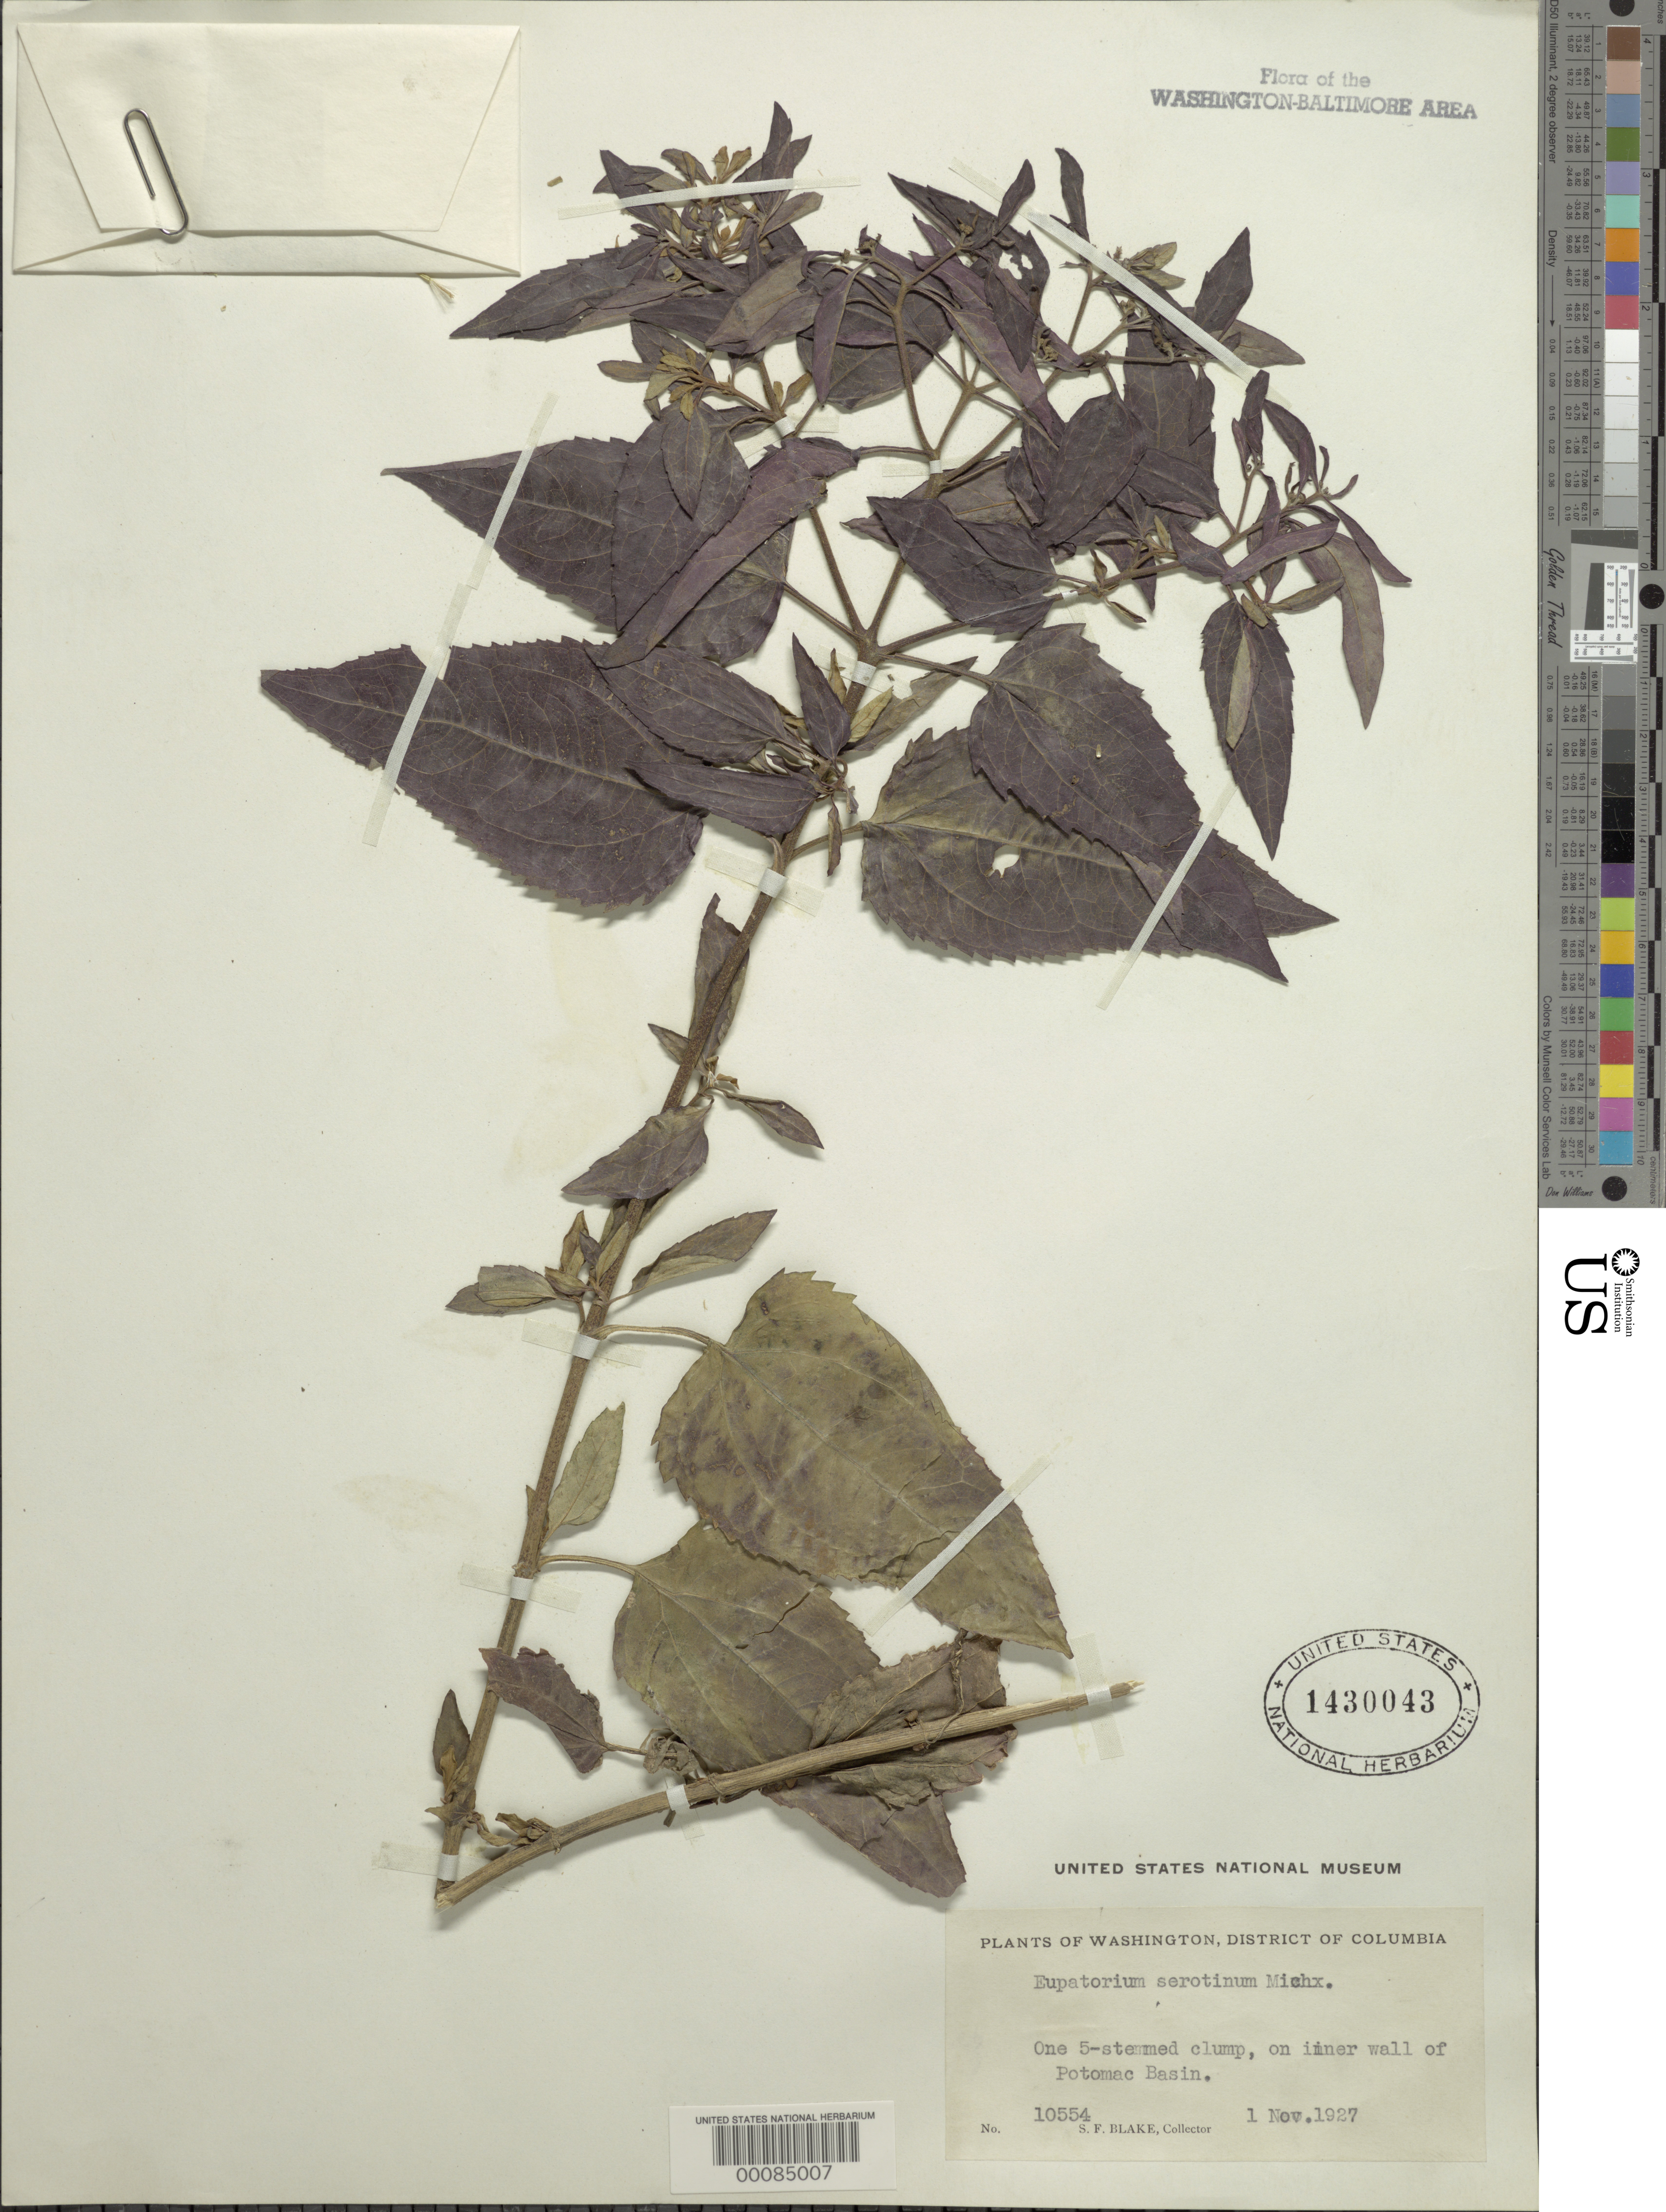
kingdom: Plantae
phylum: Tracheophyta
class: Magnoliopsida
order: Asterales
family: Asteraceae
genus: Eupatorium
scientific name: Eupatorium serotinum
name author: Michx.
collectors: S. Blake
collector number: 10554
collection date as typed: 01 Nov 1927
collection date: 1927-11-01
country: United States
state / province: District of Columbia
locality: Inner Wall of Potomac Basin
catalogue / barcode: US 1430043